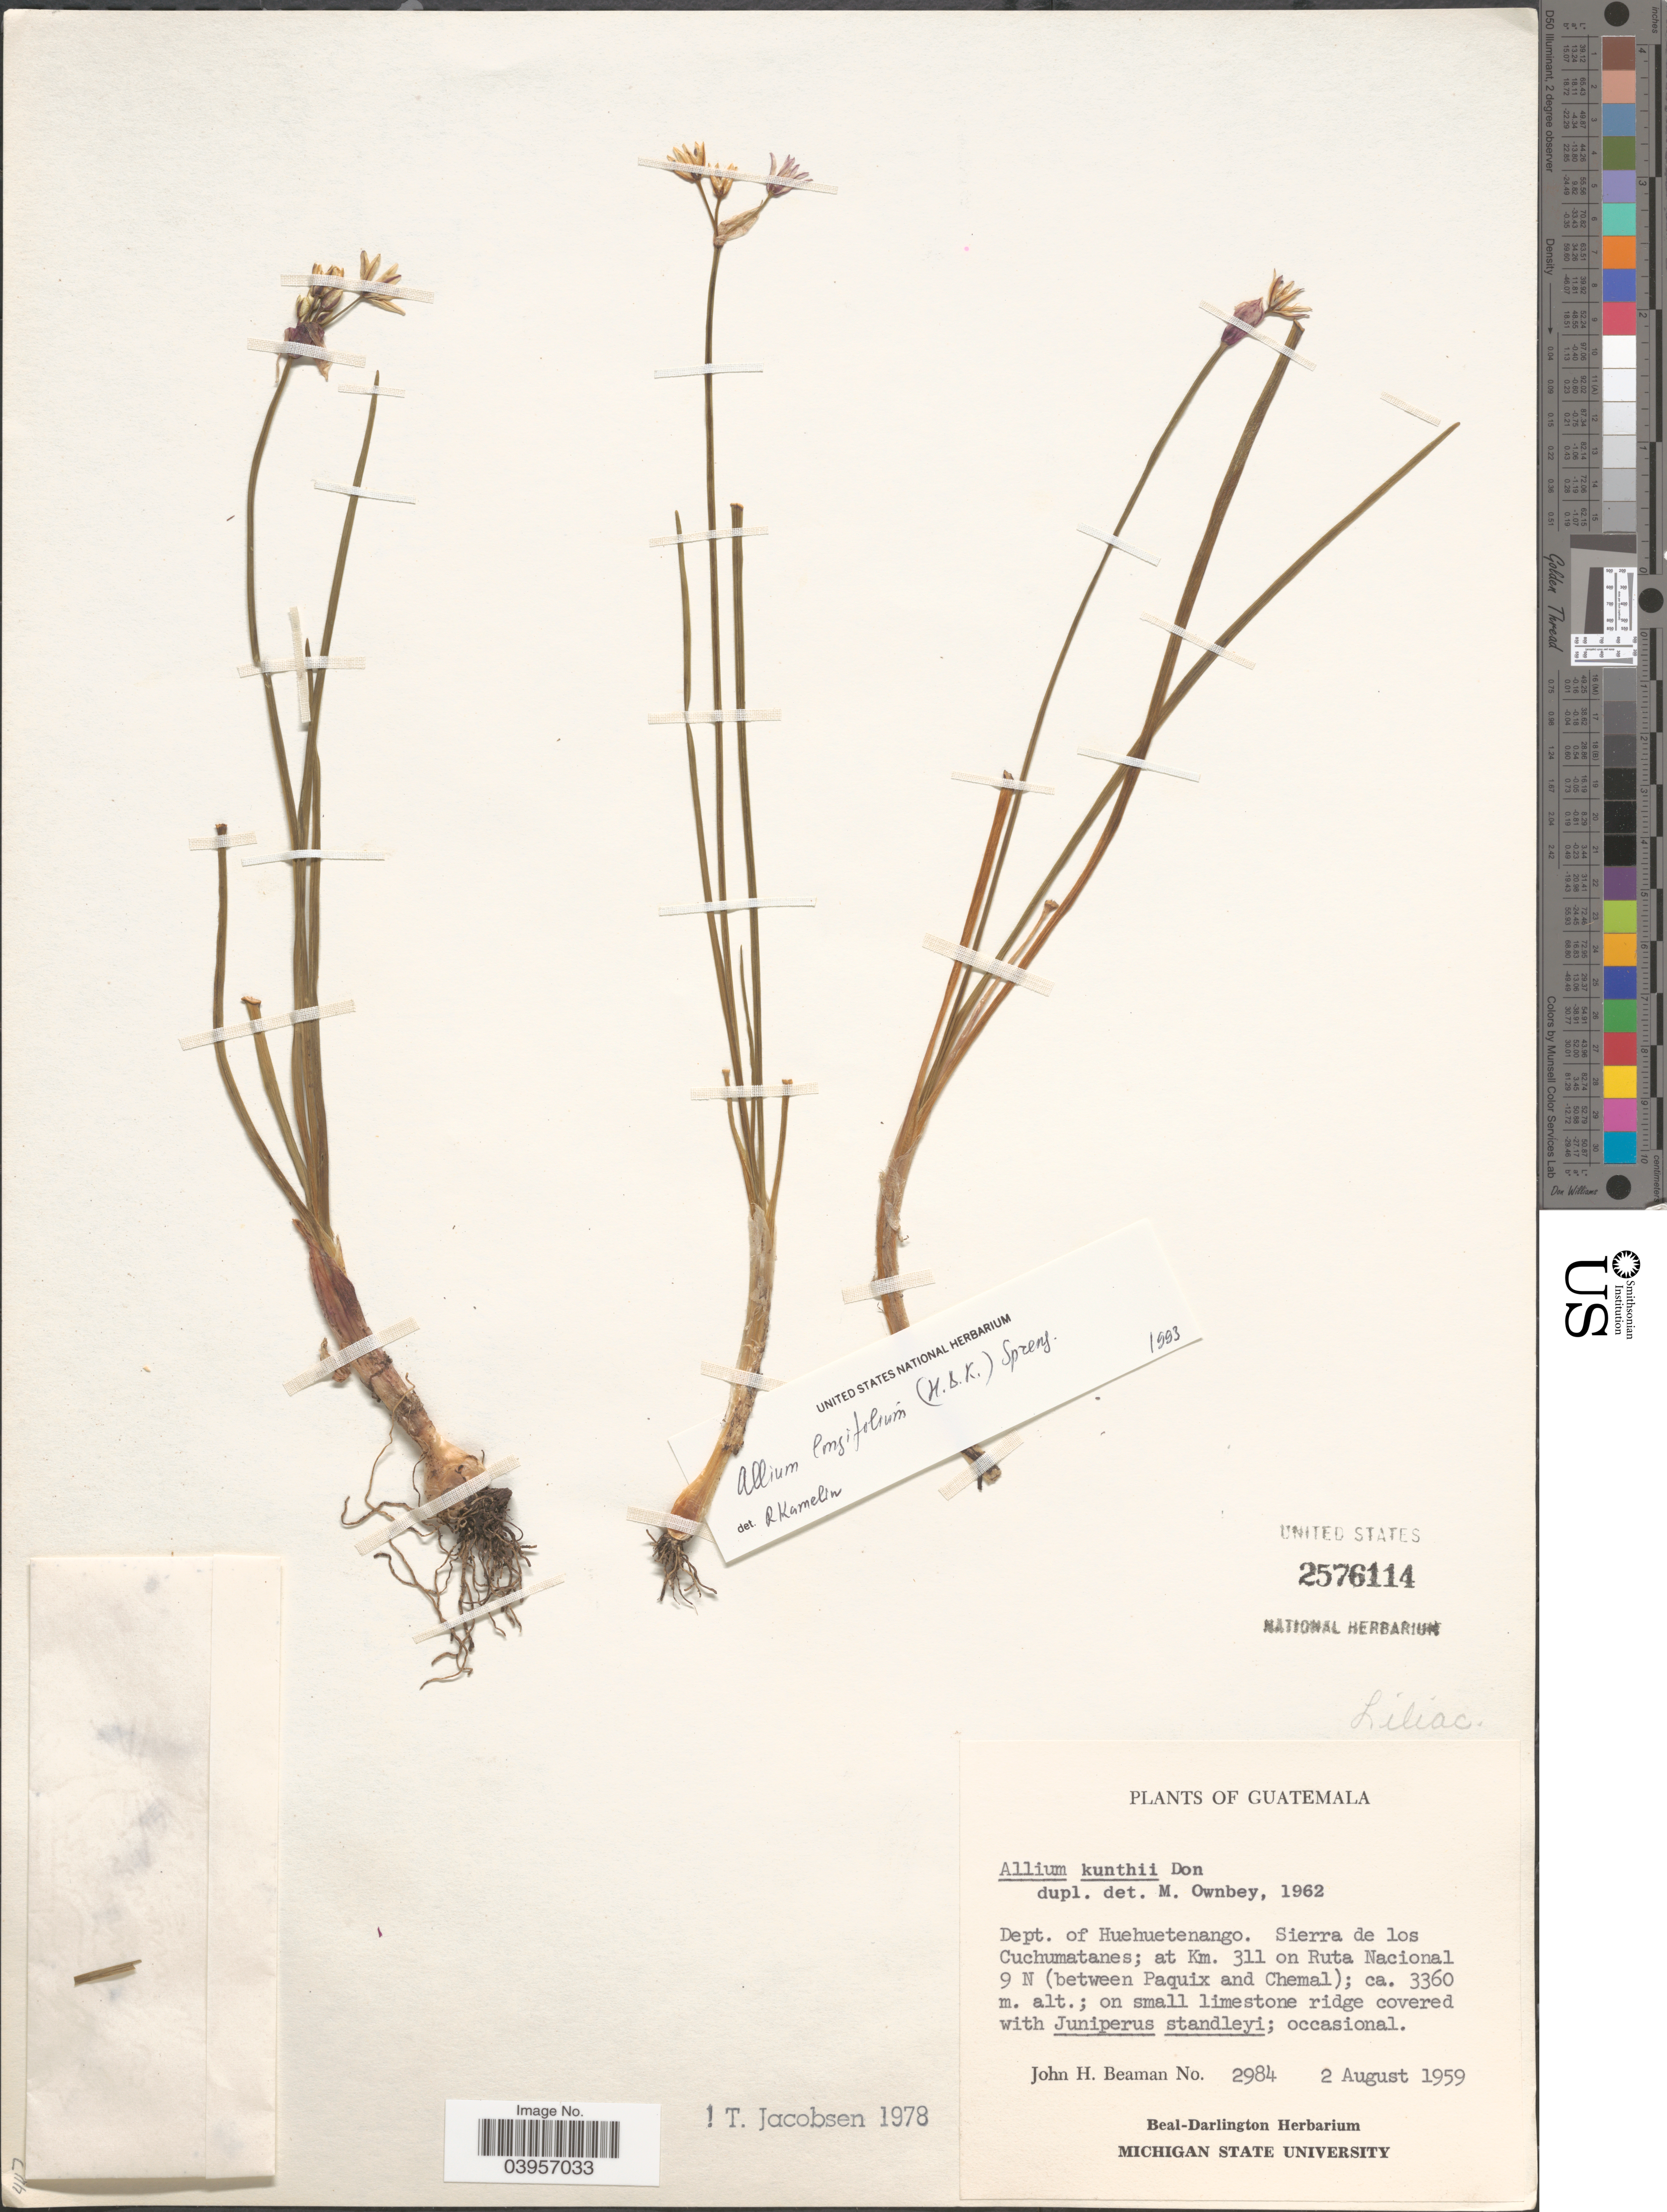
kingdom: Plantae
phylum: Tracheophyta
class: Liliopsida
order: Asparagales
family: Amaryllidaceae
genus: Allium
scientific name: Allium longifolium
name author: (Kunth) Spreng.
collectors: J. H. Beaman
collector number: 2984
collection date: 1959-08-02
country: Guatemala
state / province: Huehuetenango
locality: Dept. of Huehuetenango. Sierra de los Cuchumatanes; at Km 311 on Ruta Nacional 9 N (between Paquix and Chemal).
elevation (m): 3360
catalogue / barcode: US 2576114